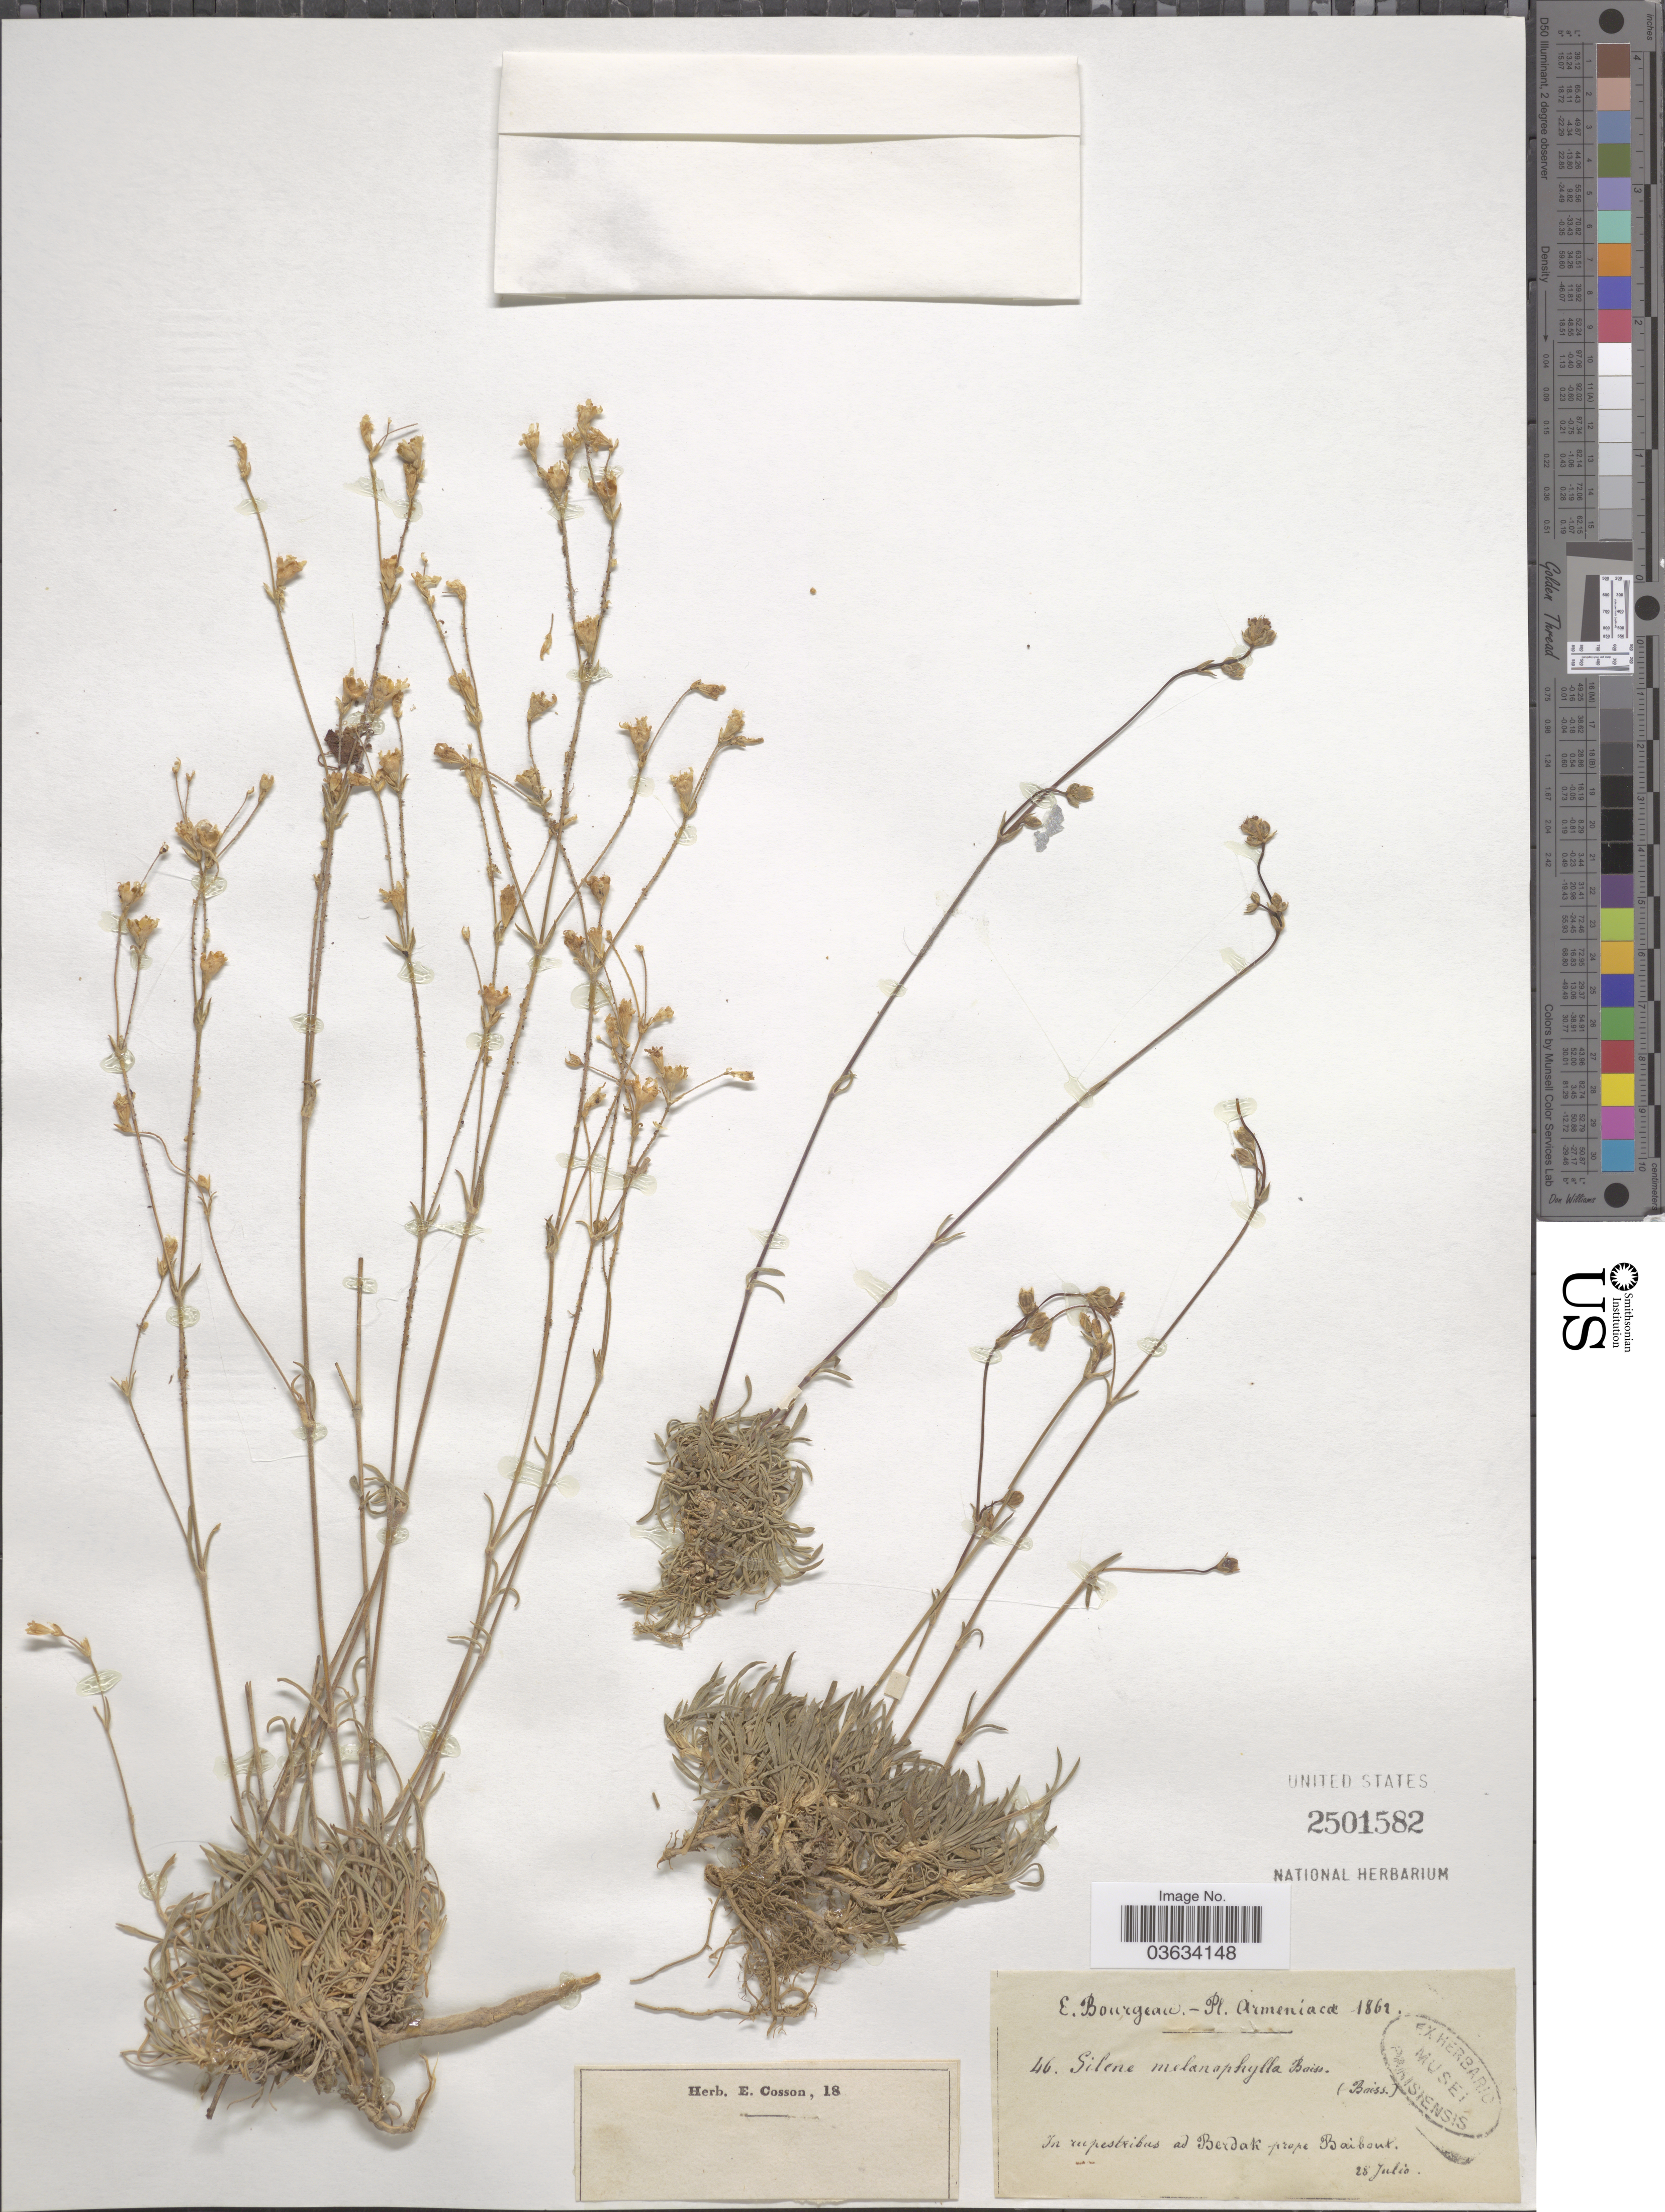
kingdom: Plantae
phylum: Tracheophyta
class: Magnoliopsida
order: Caryophyllales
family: Caryophyllaceae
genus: Silene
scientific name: Silene melanophylla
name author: Boiss.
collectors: C. Bourgeau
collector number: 46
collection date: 1861-07-28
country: Armenia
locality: In rupestribus ad Berdak prope Baibout.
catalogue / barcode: US 2501582